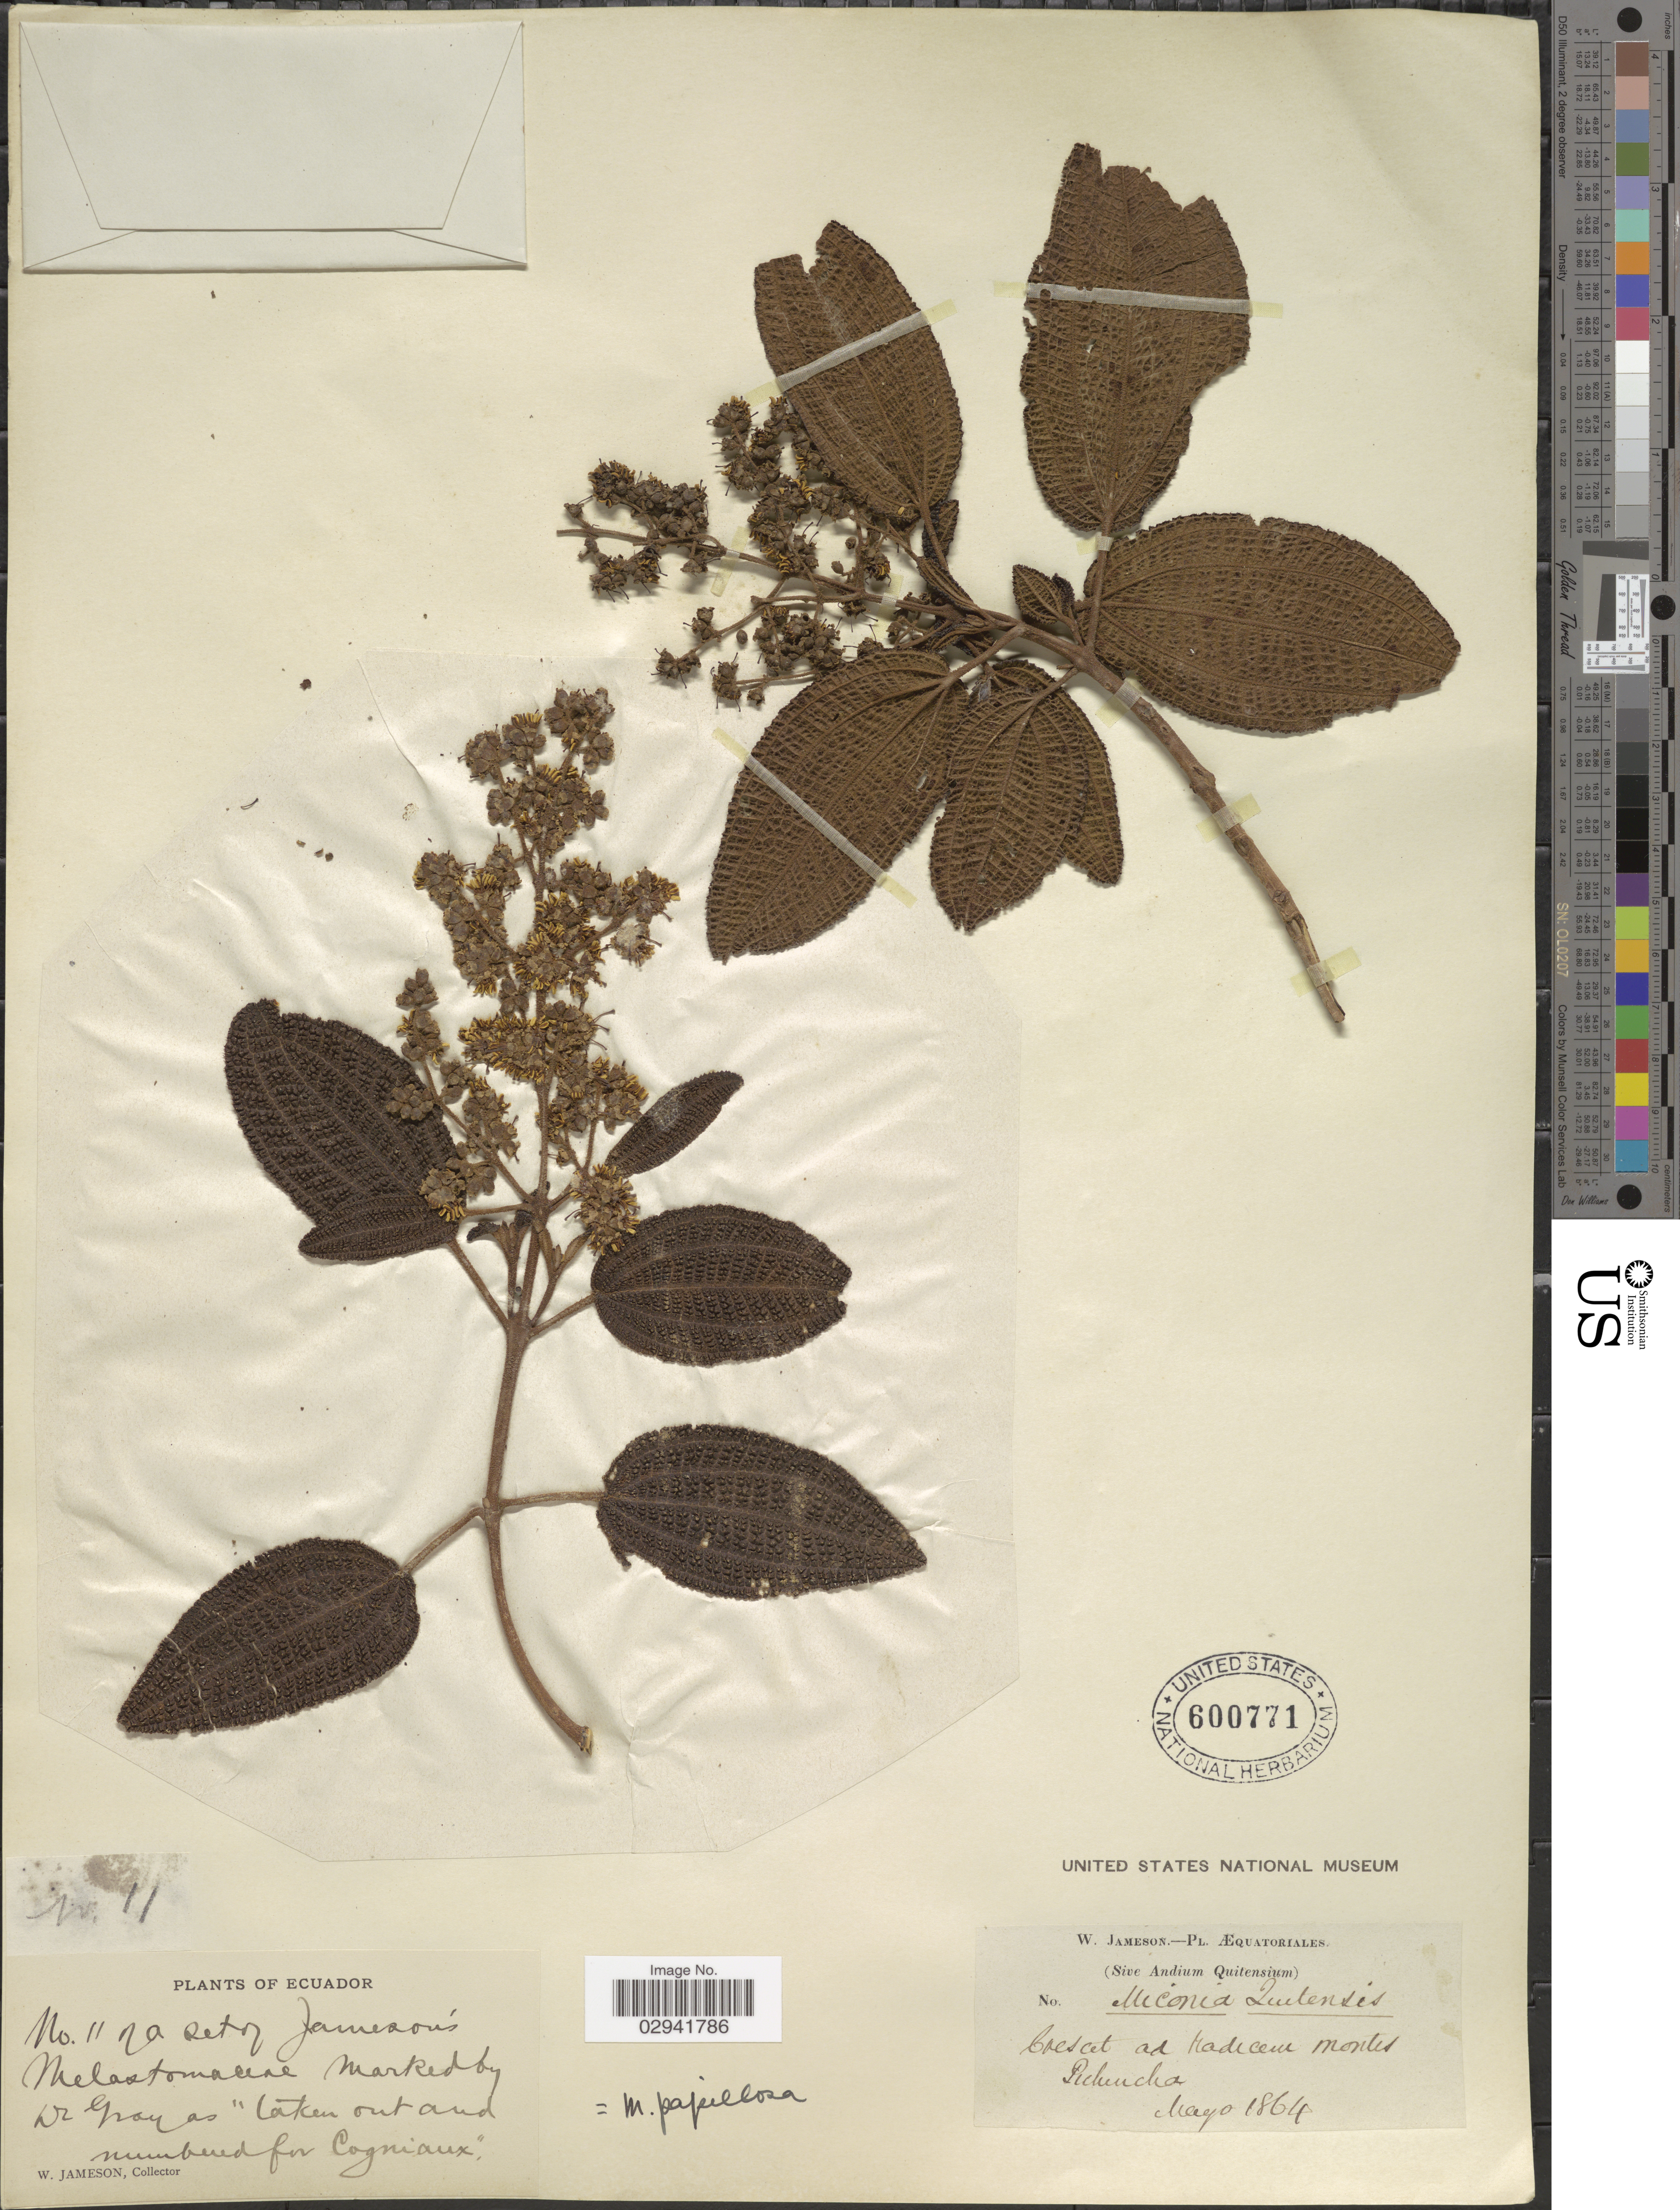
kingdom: Plantae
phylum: Tracheophyta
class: Magnoliopsida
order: Myrtales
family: Melastomataceae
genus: Miconia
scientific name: Miconia papillosa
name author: (Desr.) Naudin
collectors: W. Jameson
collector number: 11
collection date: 1864-05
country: Ecuador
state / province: Pichincha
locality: Crescet ad Madicem Montes Pichincha.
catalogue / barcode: US 600771